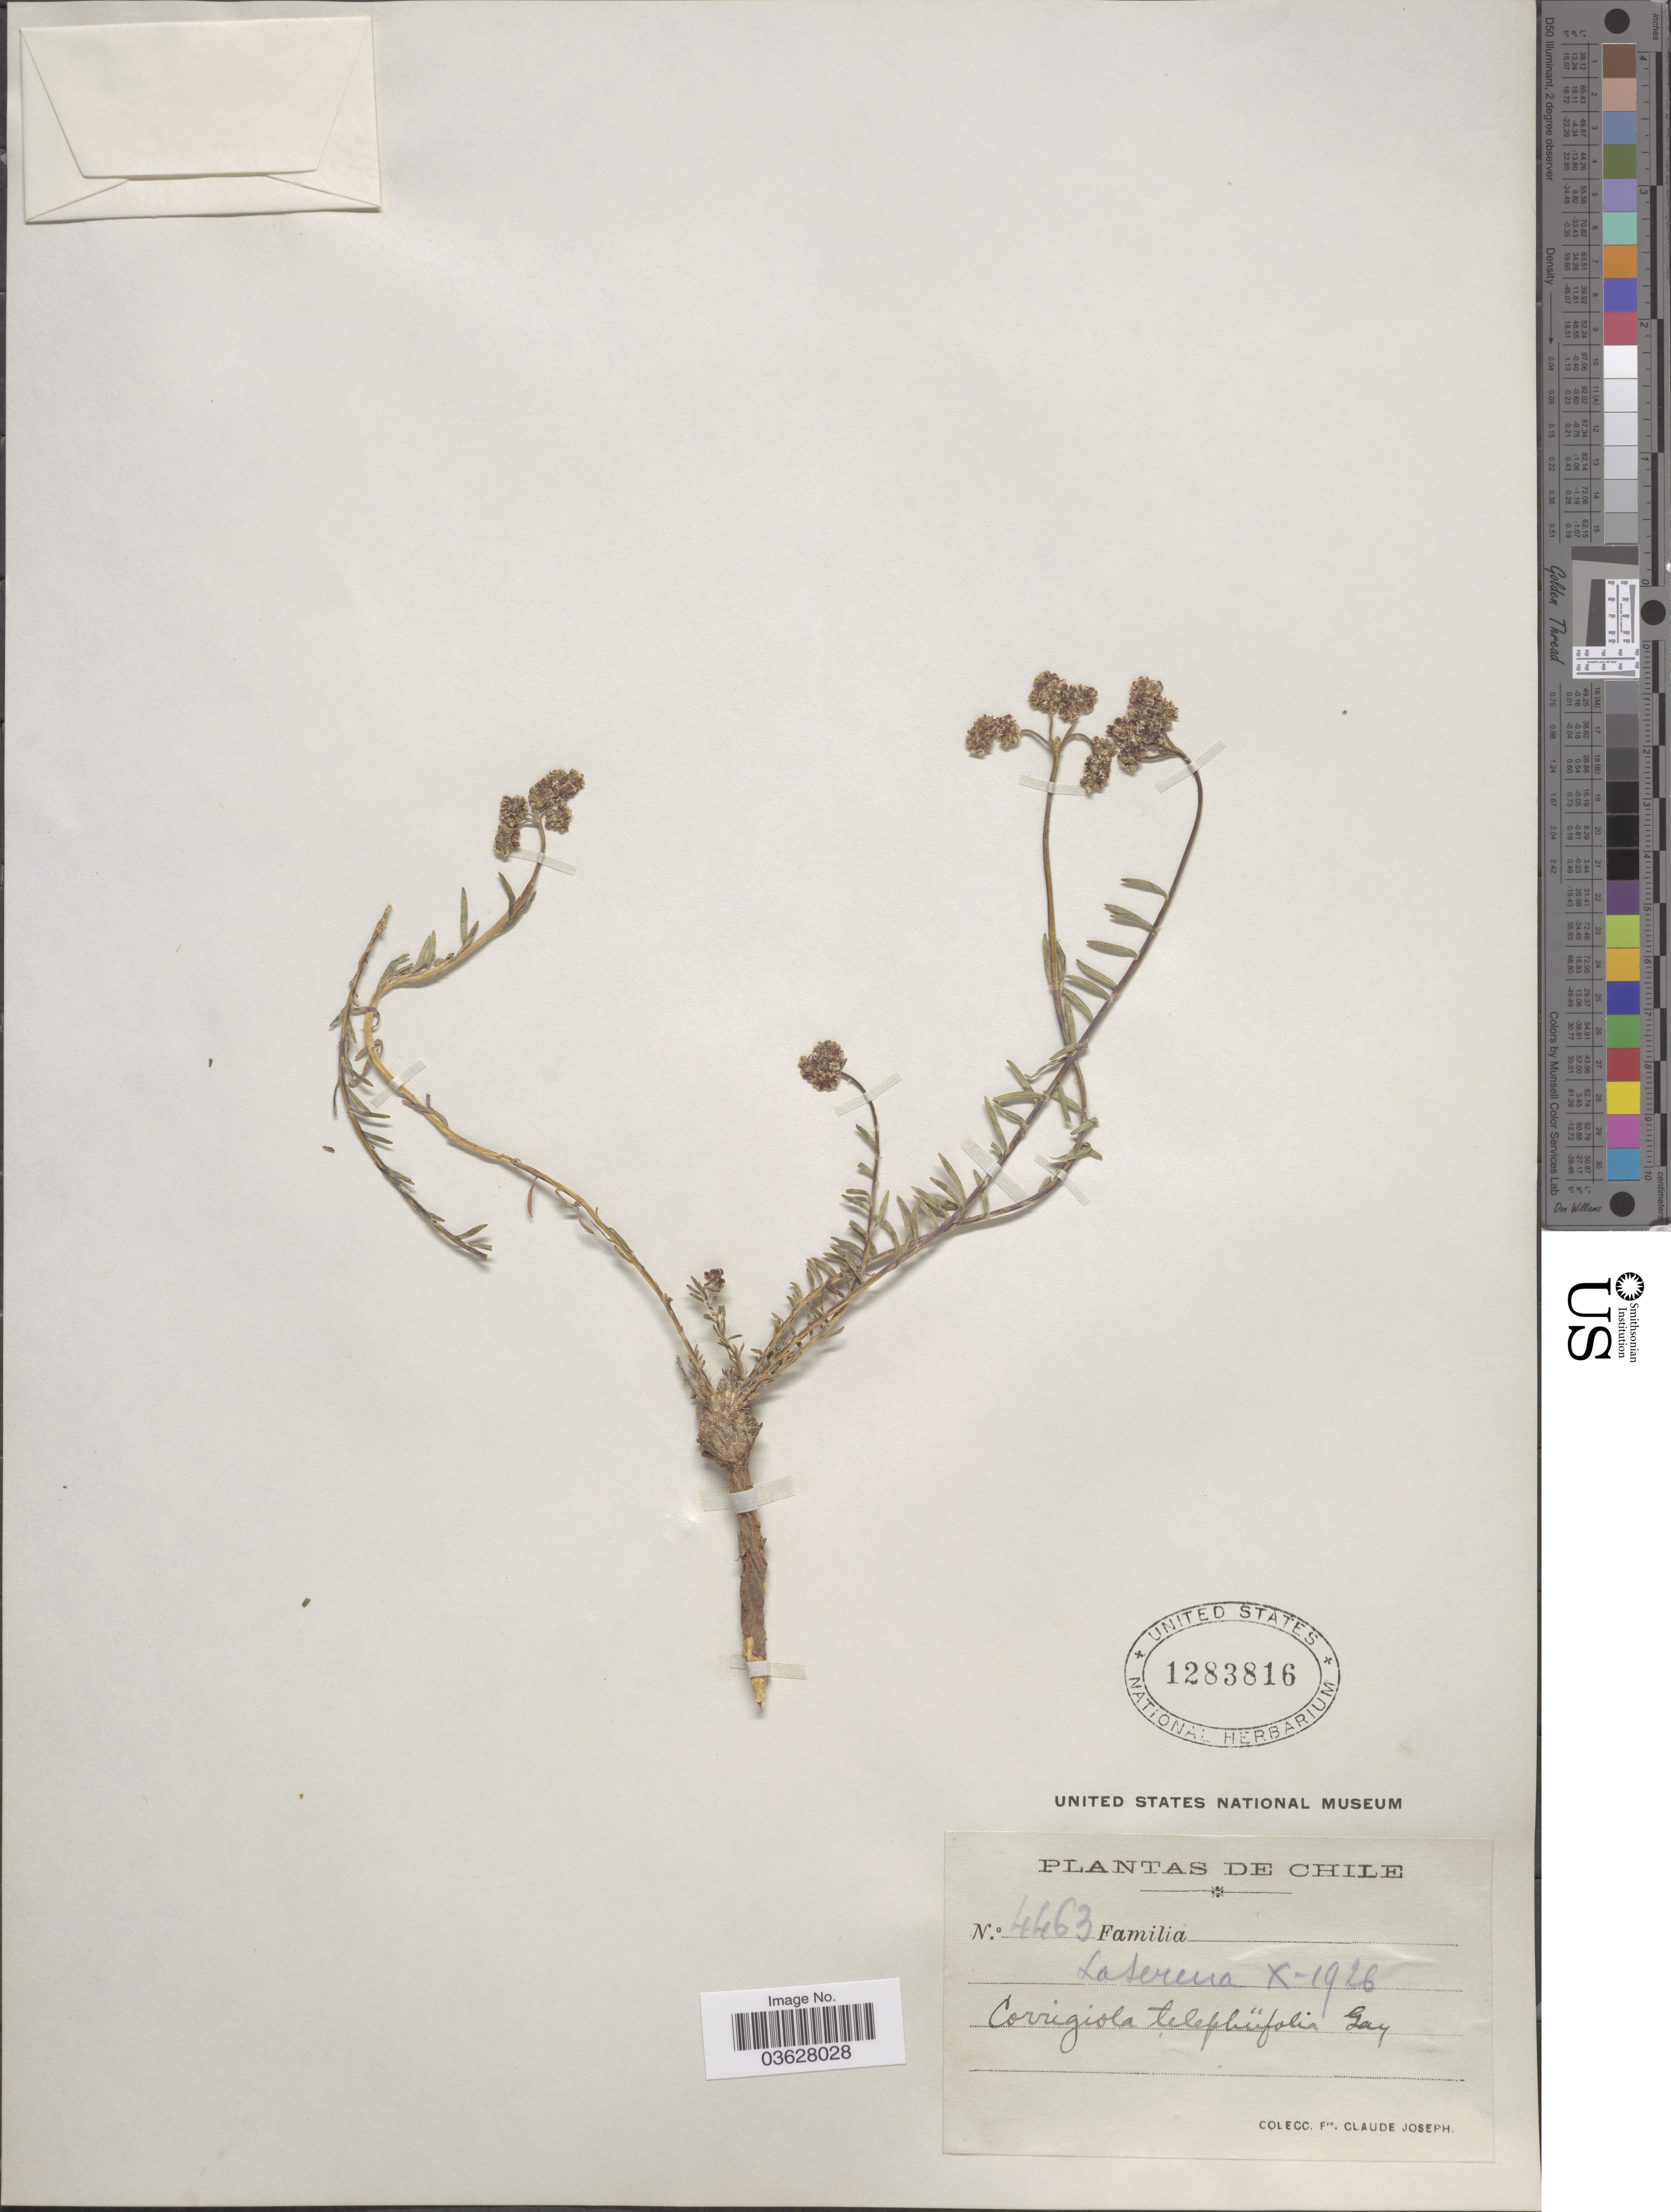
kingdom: Plantae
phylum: Tracheophyta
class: Magnoliopsida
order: Caryophyllales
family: Caryophyllaceae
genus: Corrigiola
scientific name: Corrigiola telephiifolia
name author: Pourr.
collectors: Bro. Claude-Joseph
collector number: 4463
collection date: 1926-10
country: Chile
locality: La Serena.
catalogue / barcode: US 1283816